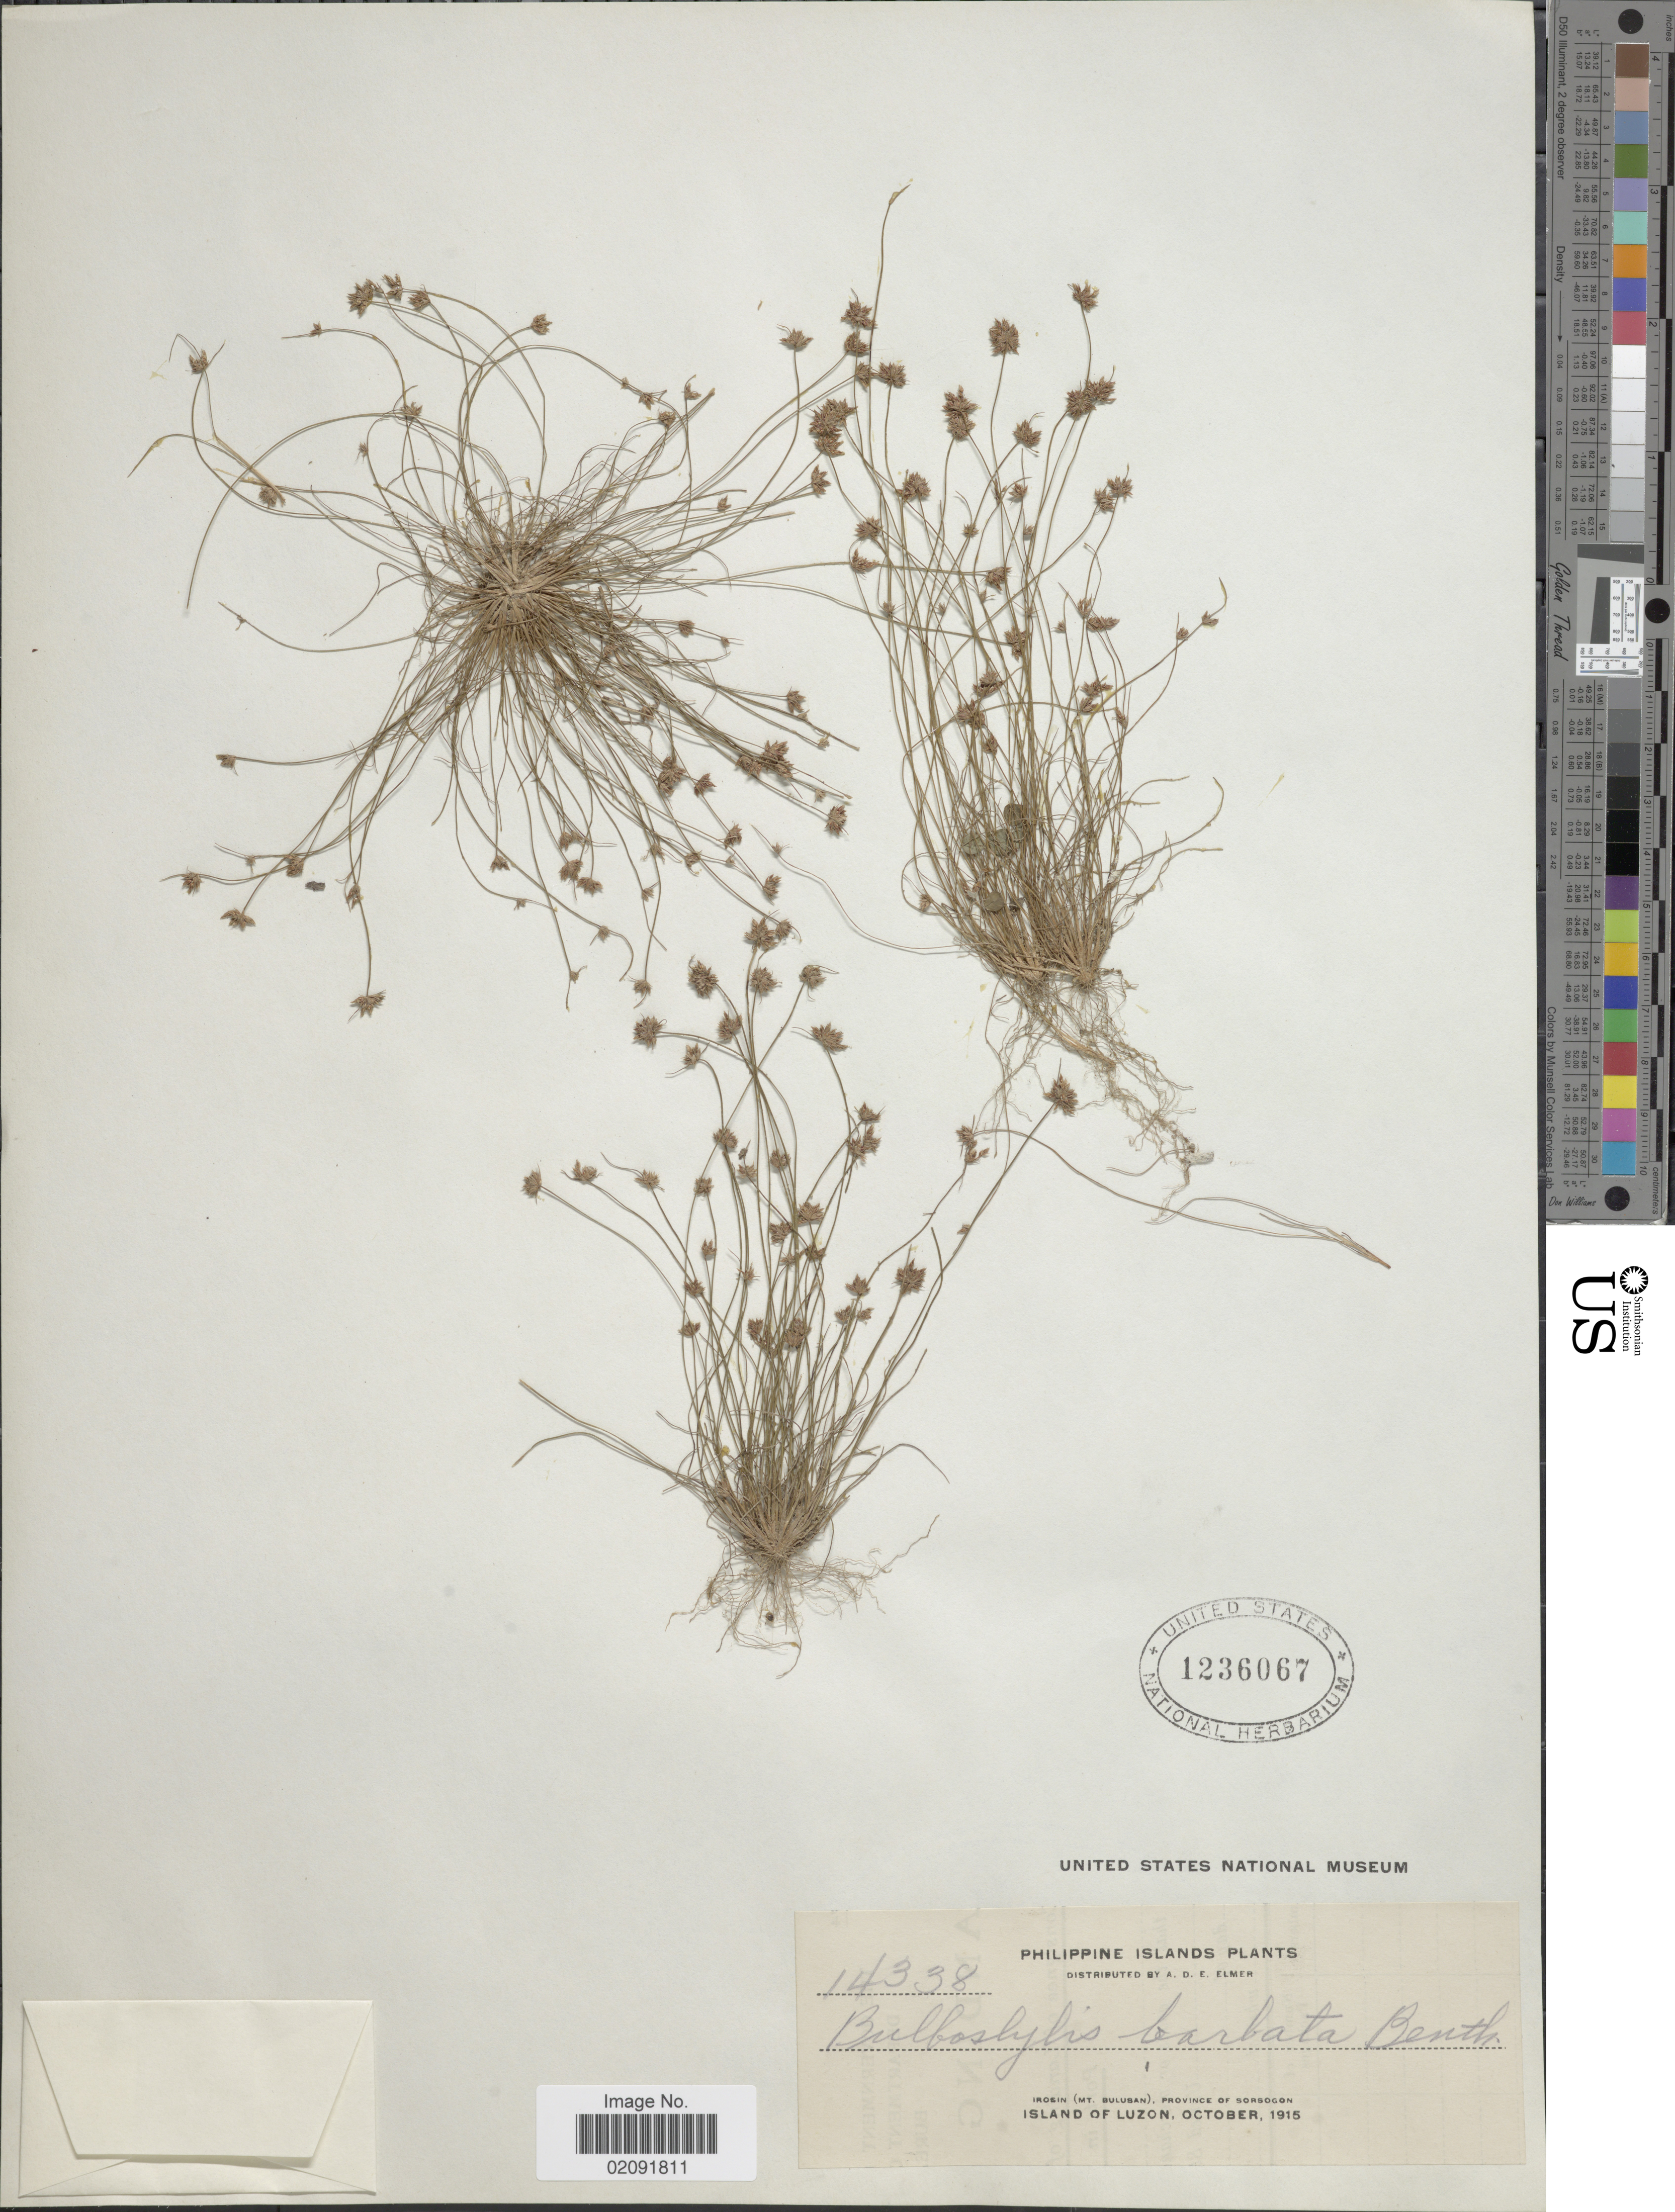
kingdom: Plantae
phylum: Tracheophyta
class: Liliopsida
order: Poales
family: Cyperaceae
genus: Bulbostylis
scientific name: Bulbostylis barbata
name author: (Rottb.) C.B. Clarke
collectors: A. D. E. Elmer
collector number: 14338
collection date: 1915-10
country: Philippines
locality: Philippine Islands, Irosin (Mt Bulusan), Province of Sorsogon, Island of Luzon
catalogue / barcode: US 1236067